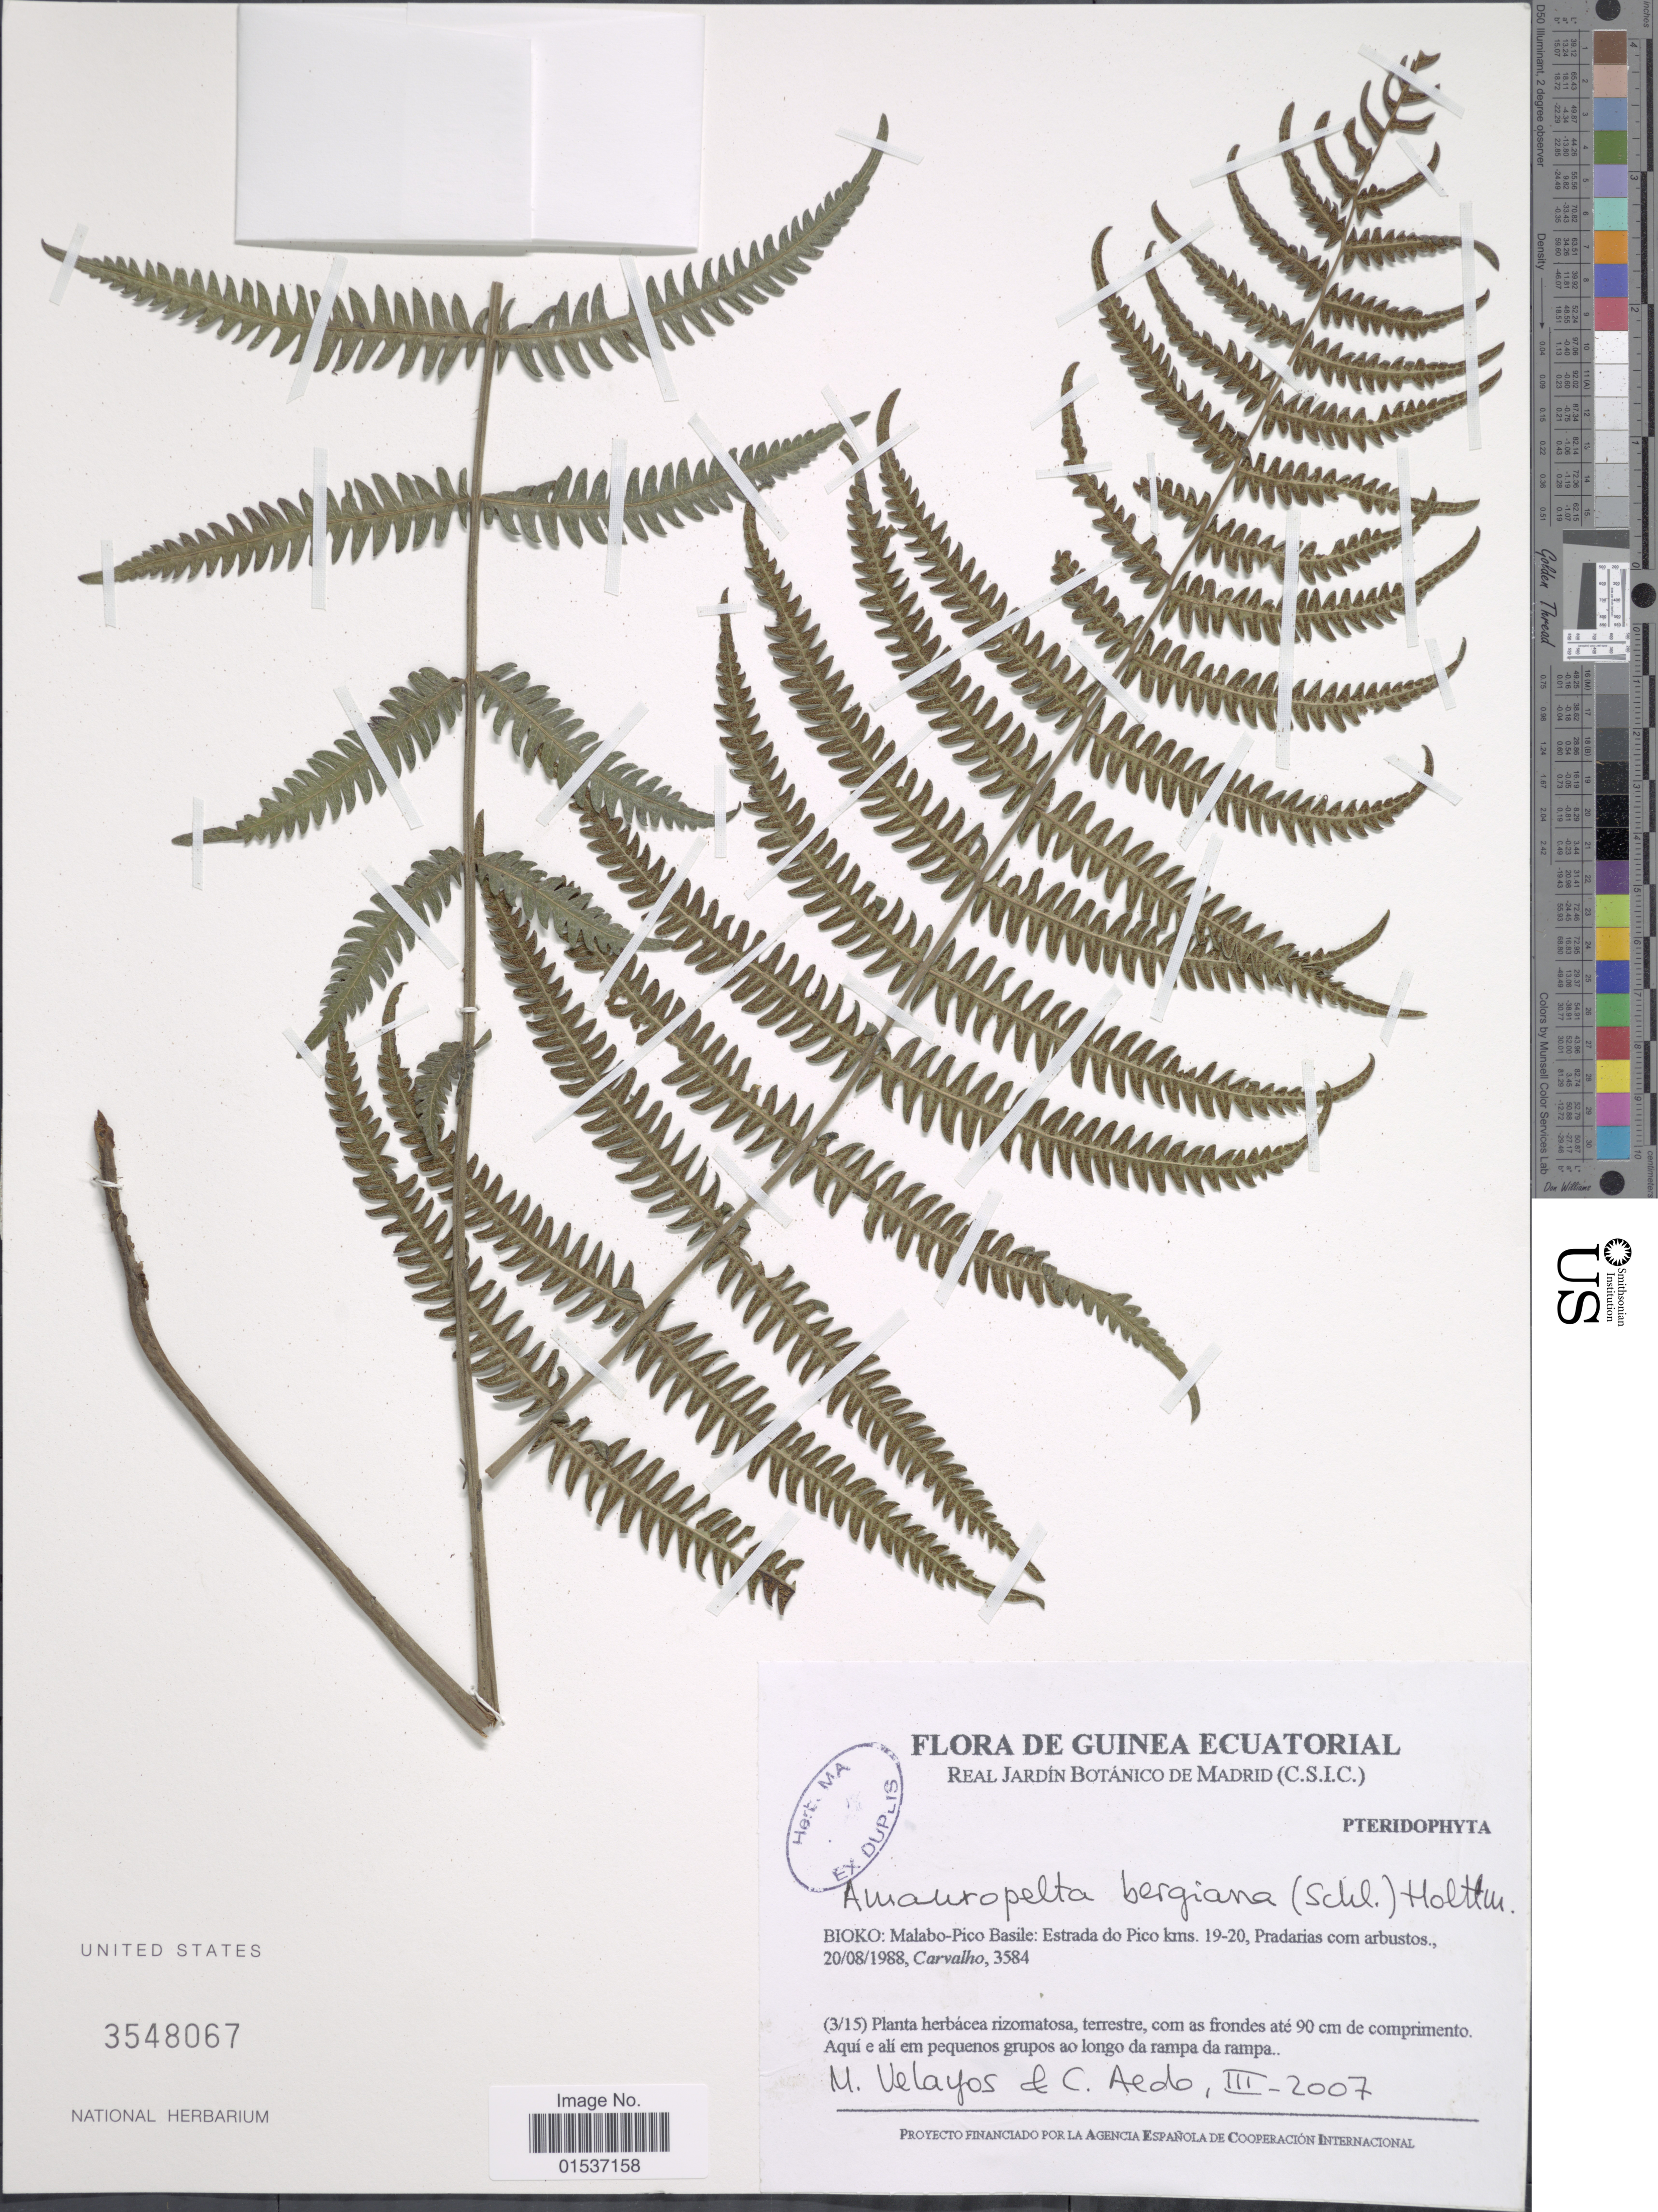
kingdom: Plantae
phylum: Tracheophyta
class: Polypodiopsida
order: Polypodiales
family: Thelypteridaceae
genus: Thelypteris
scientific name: Thelypteris bergiana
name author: (Schltdl.) Ching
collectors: Carvalho, --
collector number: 3584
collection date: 1988-08-20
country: Equatorial Guinea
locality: Guinea Ecuatorial. Bioko: Malabo-Pico Basile: Estrada do Pico kms. 19-20, Pradarias com arbustos.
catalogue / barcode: US 3548067